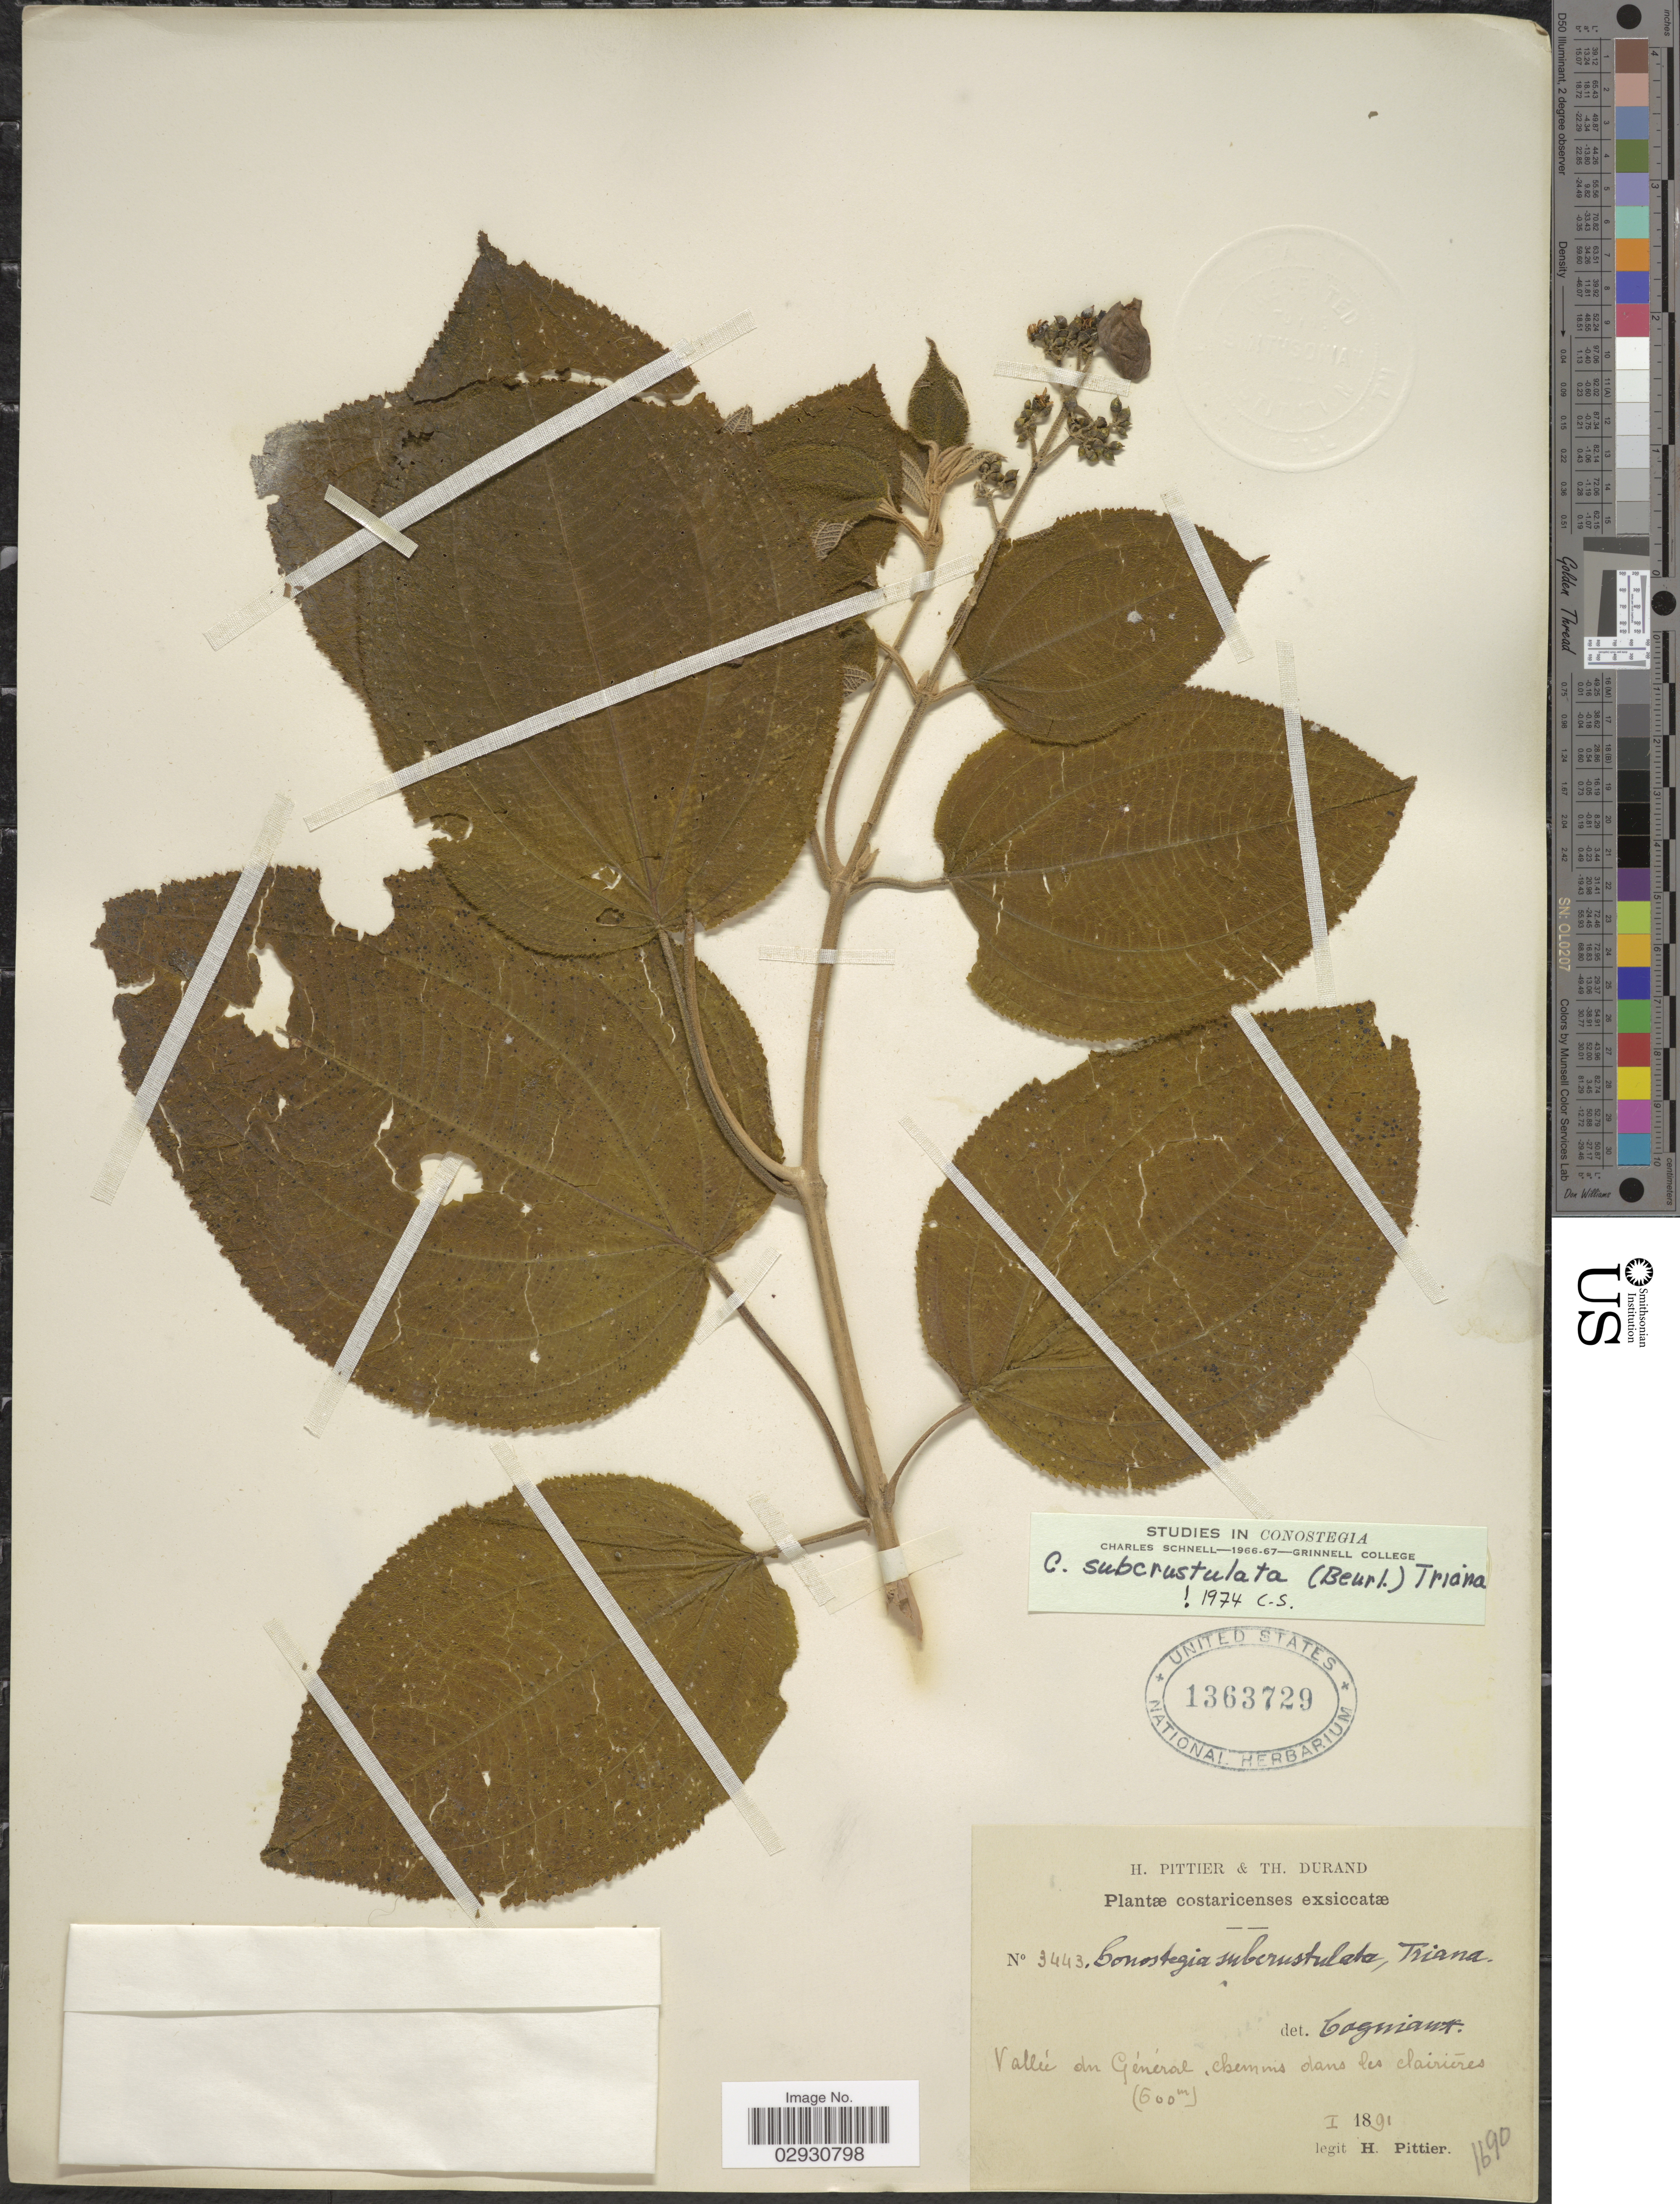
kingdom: Plantae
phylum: Tracheophyta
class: Magnoliopsida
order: Myrtales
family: Melastomataceae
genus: Conostegia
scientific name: Conostegia subcrustulata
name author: (Beurl.) Triana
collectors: H. F. Pittier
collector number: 3443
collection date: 1891-01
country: Costa Rica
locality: Valleé du Général, chemins dans les clairiéres.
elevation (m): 600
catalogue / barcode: US 1363729